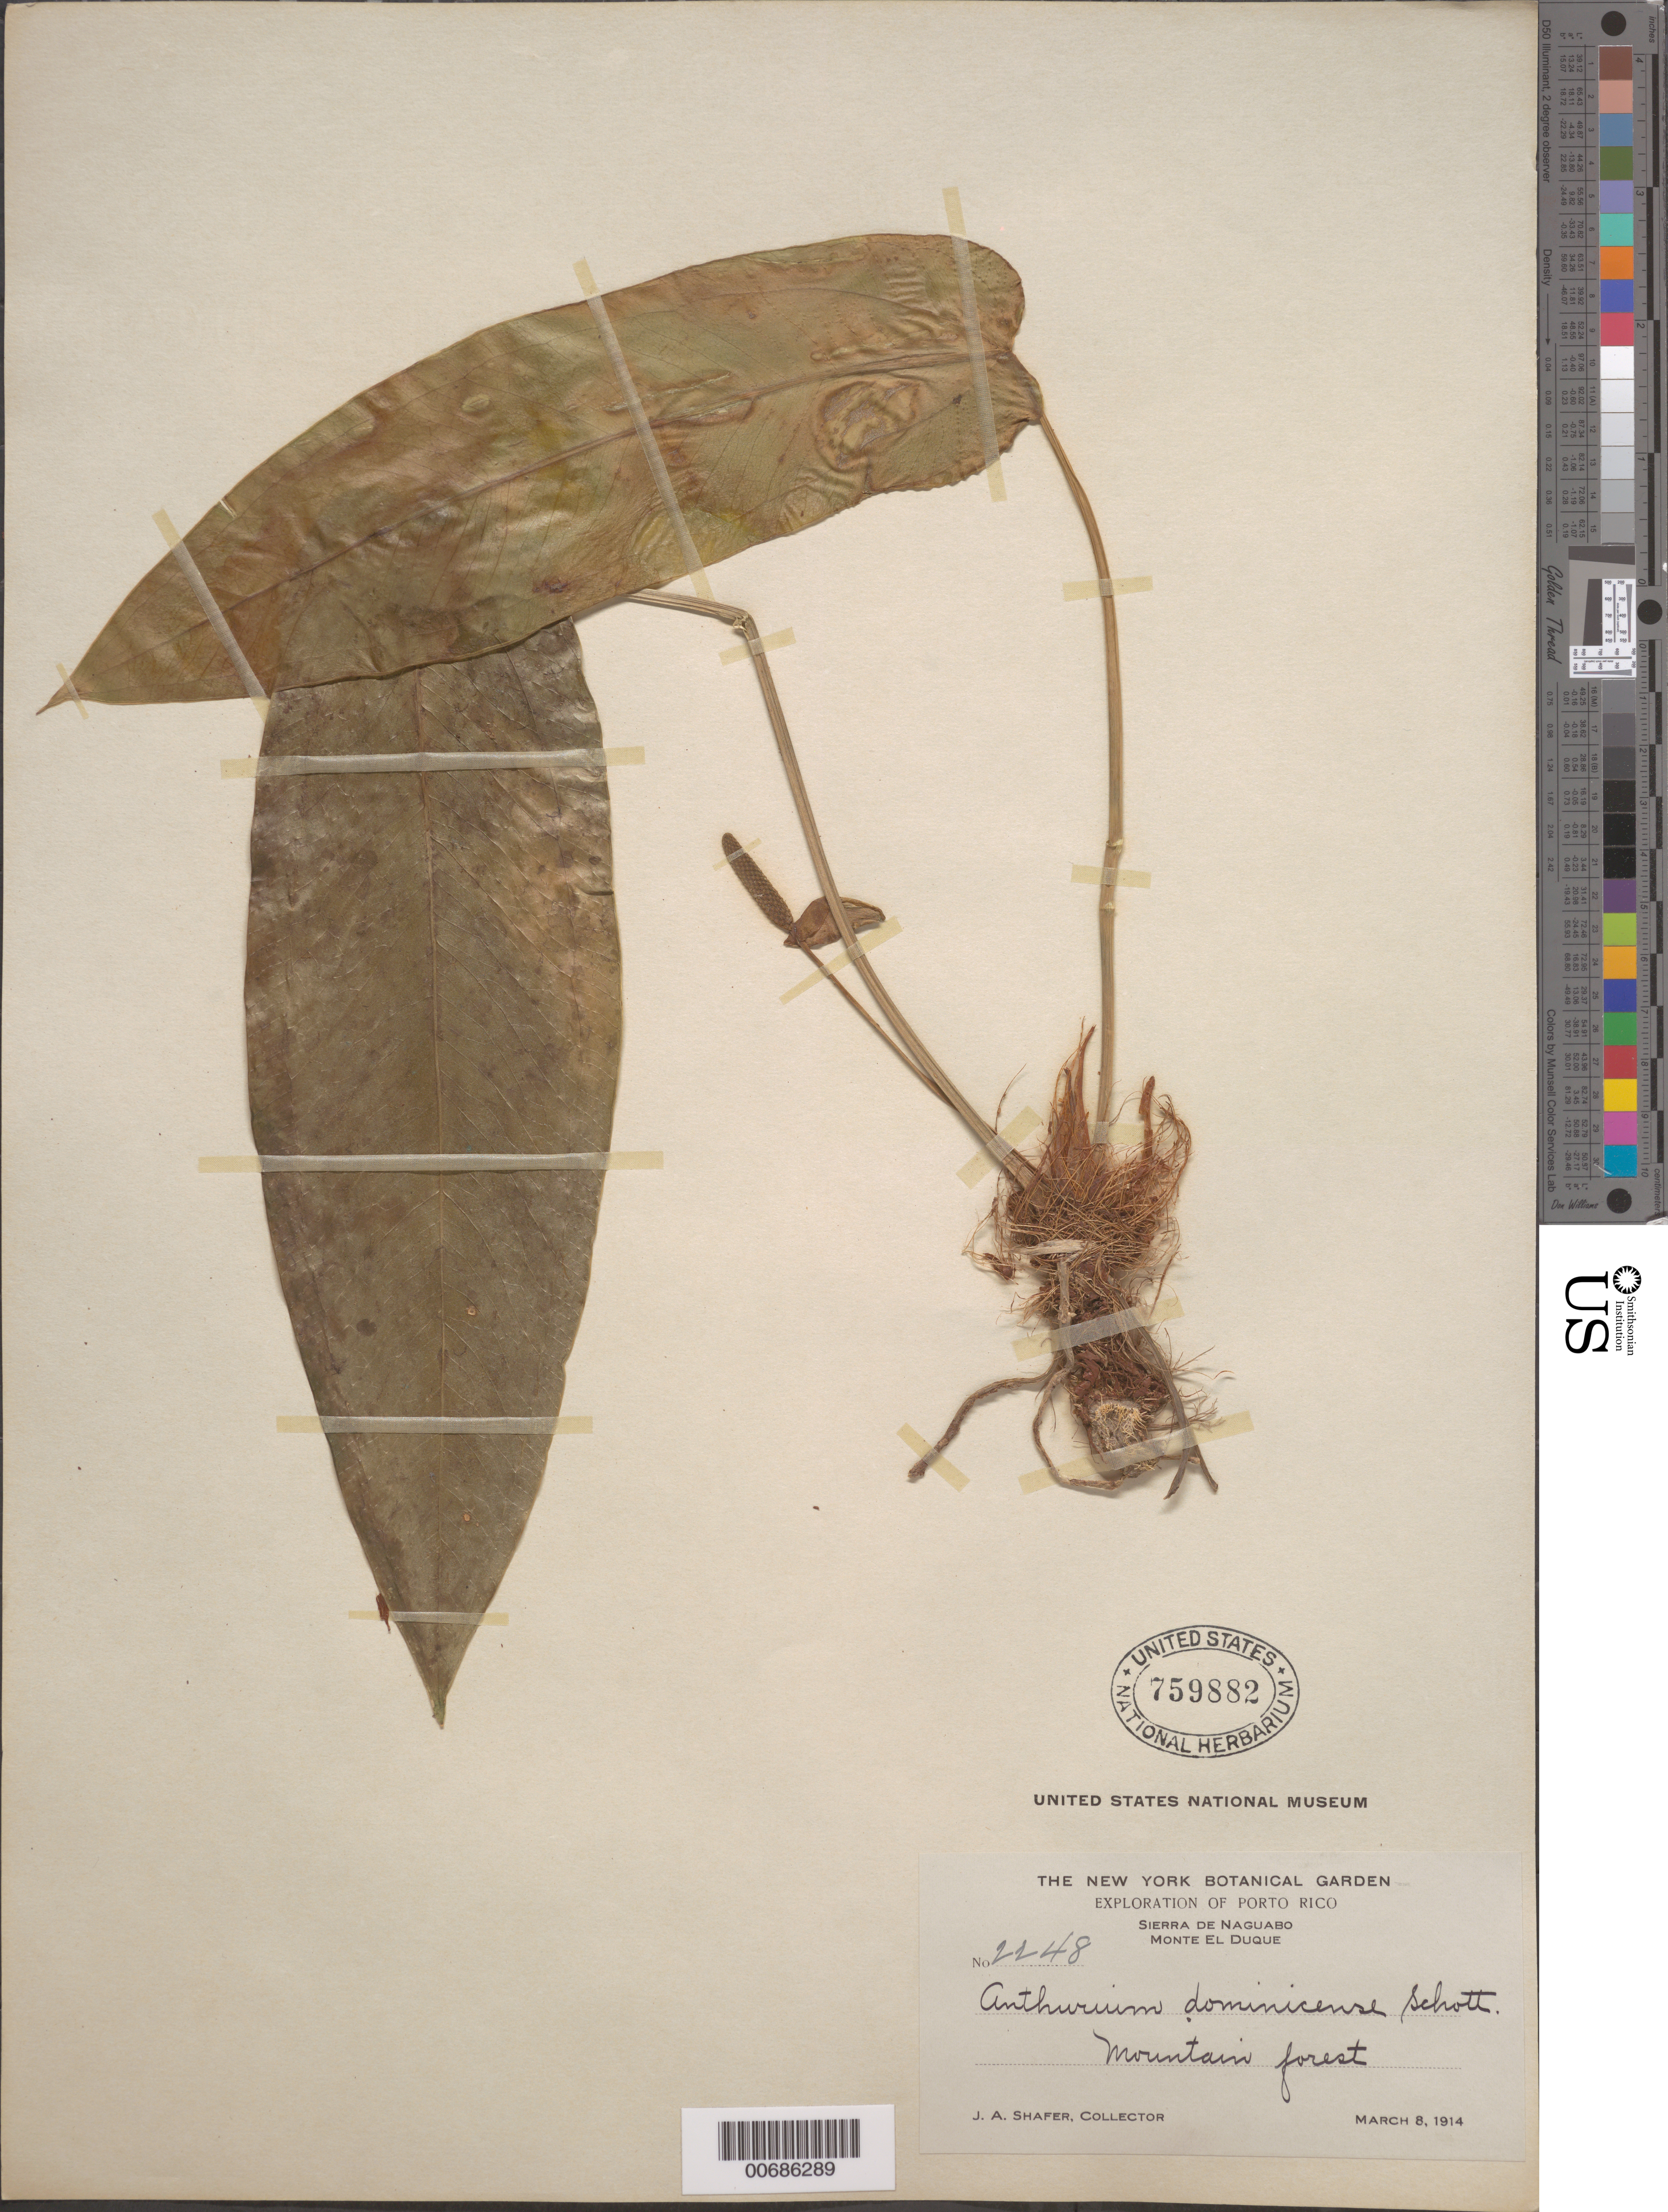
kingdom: Plantae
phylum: Tracheophyta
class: Liliopsida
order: Alismatales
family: Araceae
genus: Anthurium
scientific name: Anthurium dominicense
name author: Schott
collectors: J. A. Shafer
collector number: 2248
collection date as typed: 08 Mar 1914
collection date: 1914-03-08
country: Puerto Rico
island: Greater Antilles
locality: Sierra de Naguabo; Monte el Duque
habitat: mountain forest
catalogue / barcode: US 759882